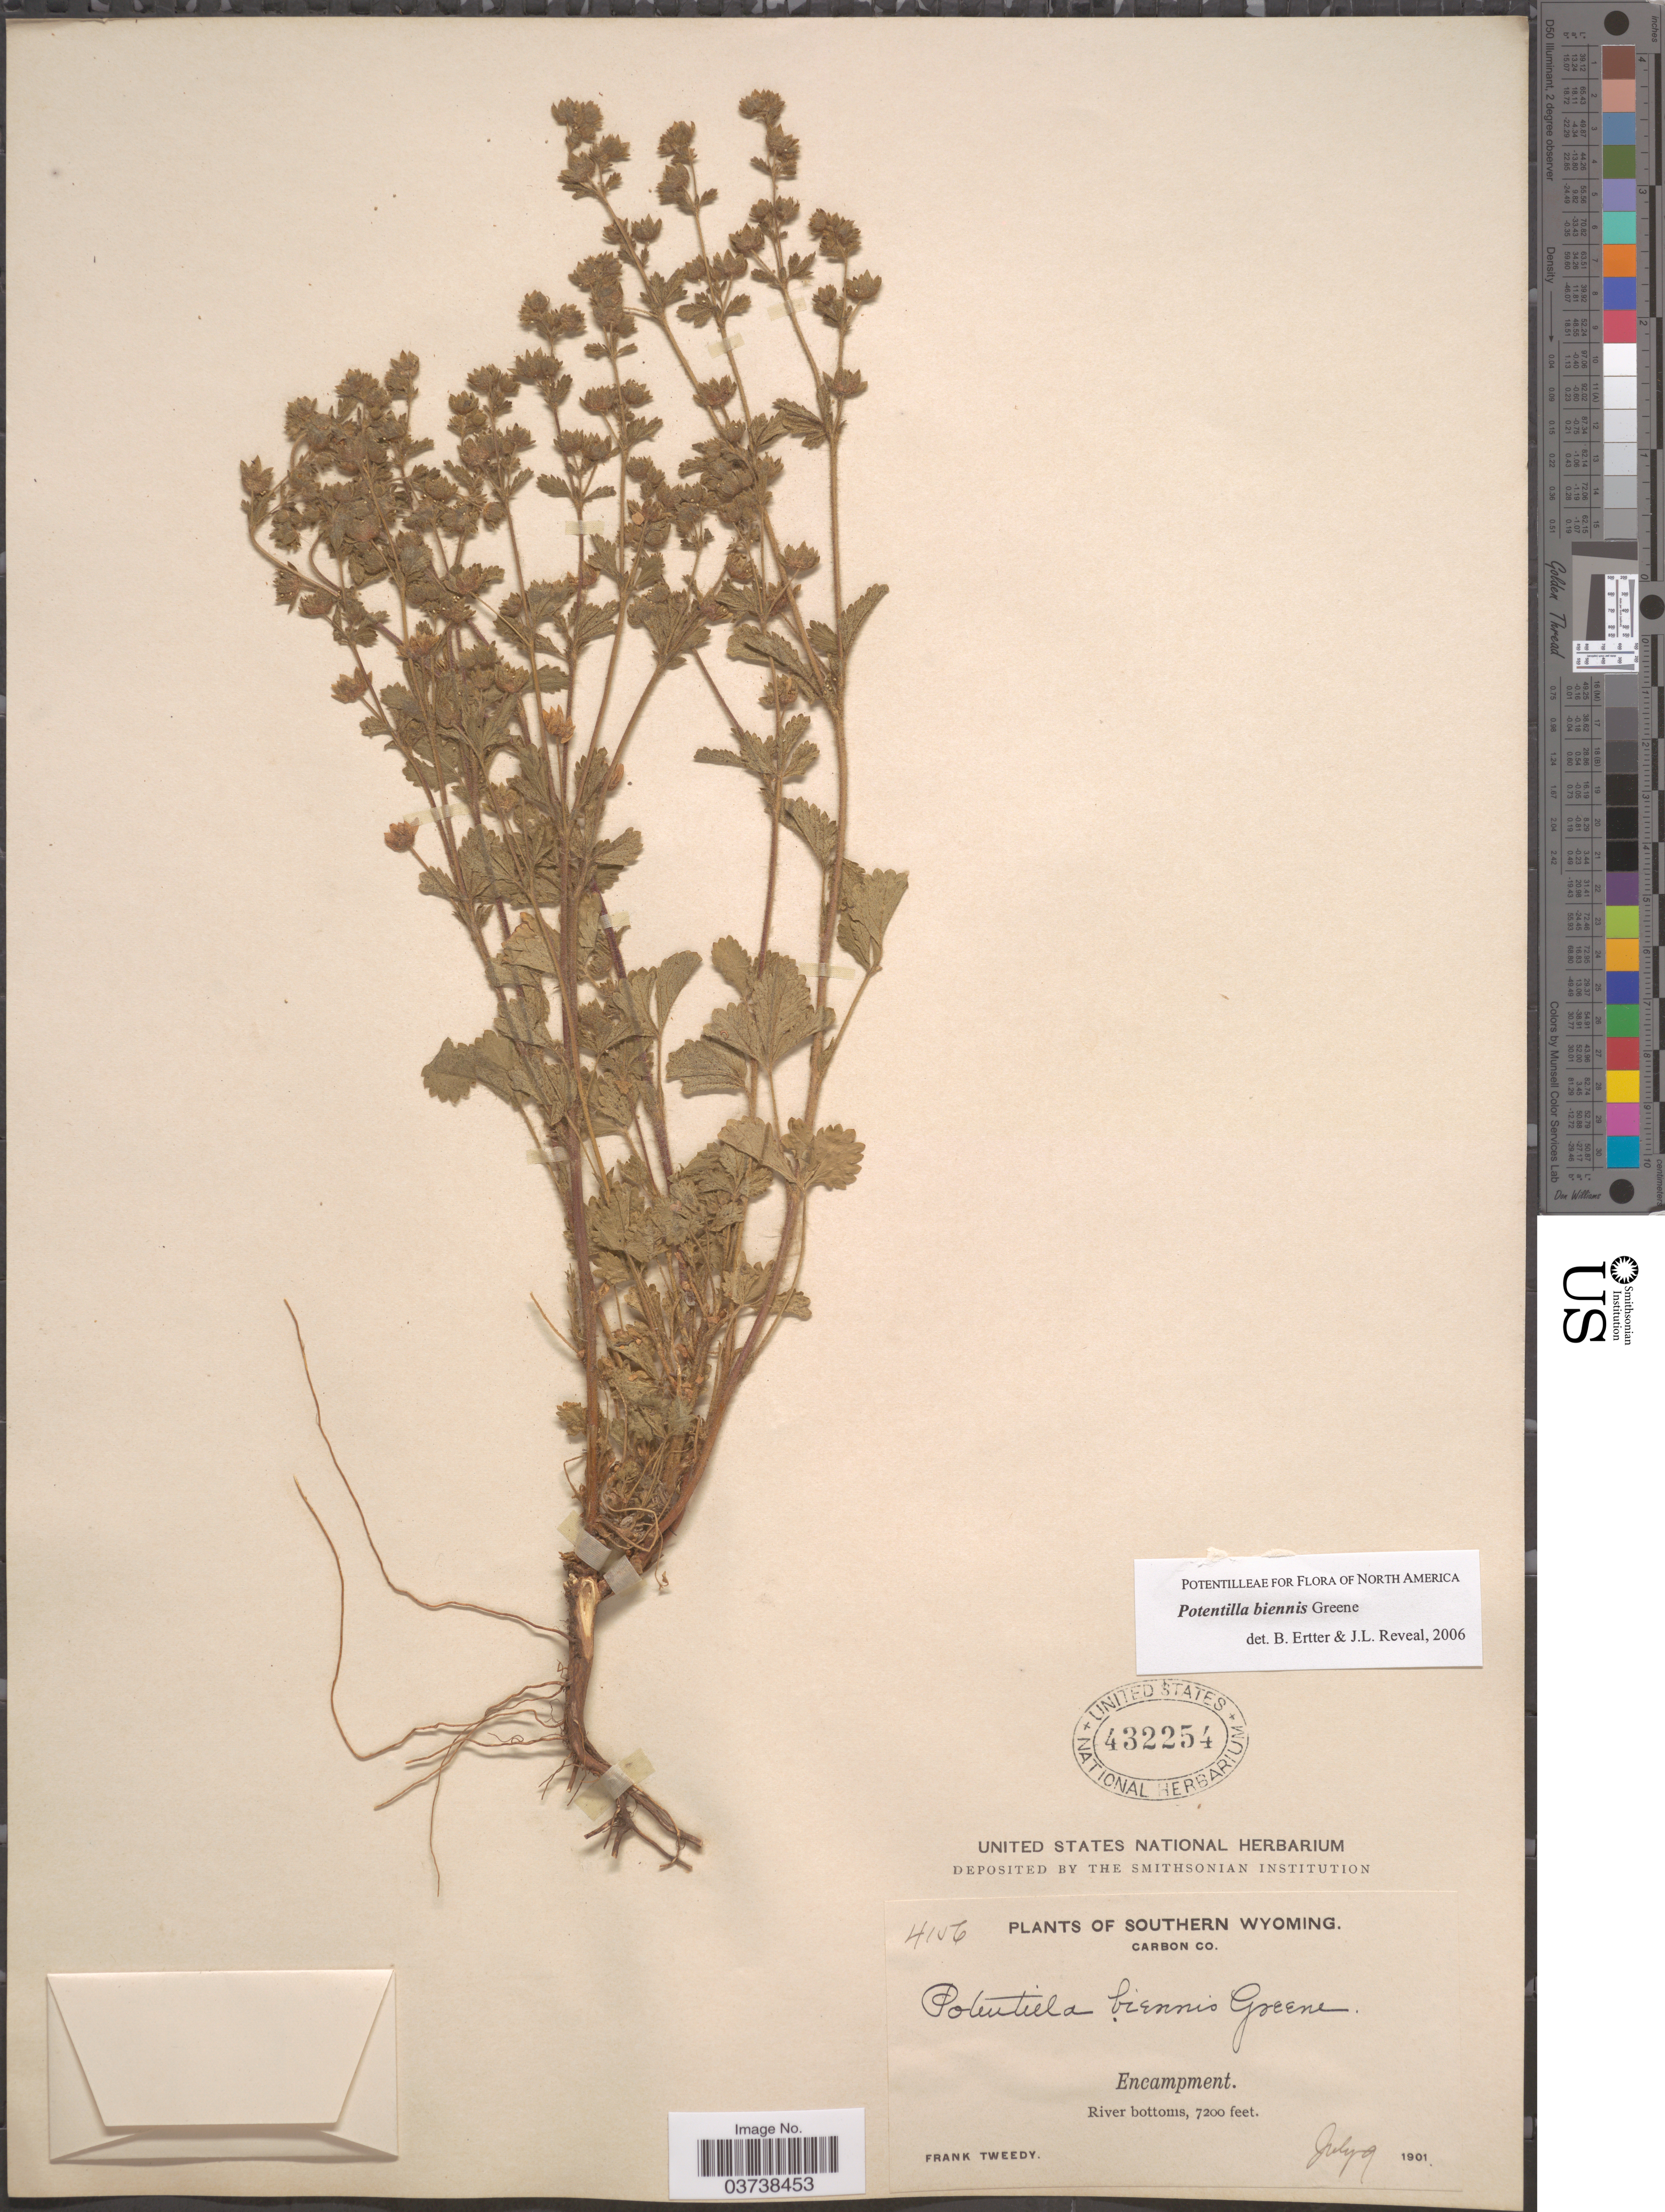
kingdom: Plantae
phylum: Tracheophyta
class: Magnoliopsida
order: Rosales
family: Rosaceae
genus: Potentilla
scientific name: Potentilla biennis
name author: Greene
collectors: F. Tweedy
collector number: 4156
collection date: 1901-07-09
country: United States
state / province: Wyoming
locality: Southern Wyoming. Carbon Co. Encampment. River bottoms.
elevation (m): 2195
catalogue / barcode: US 432254